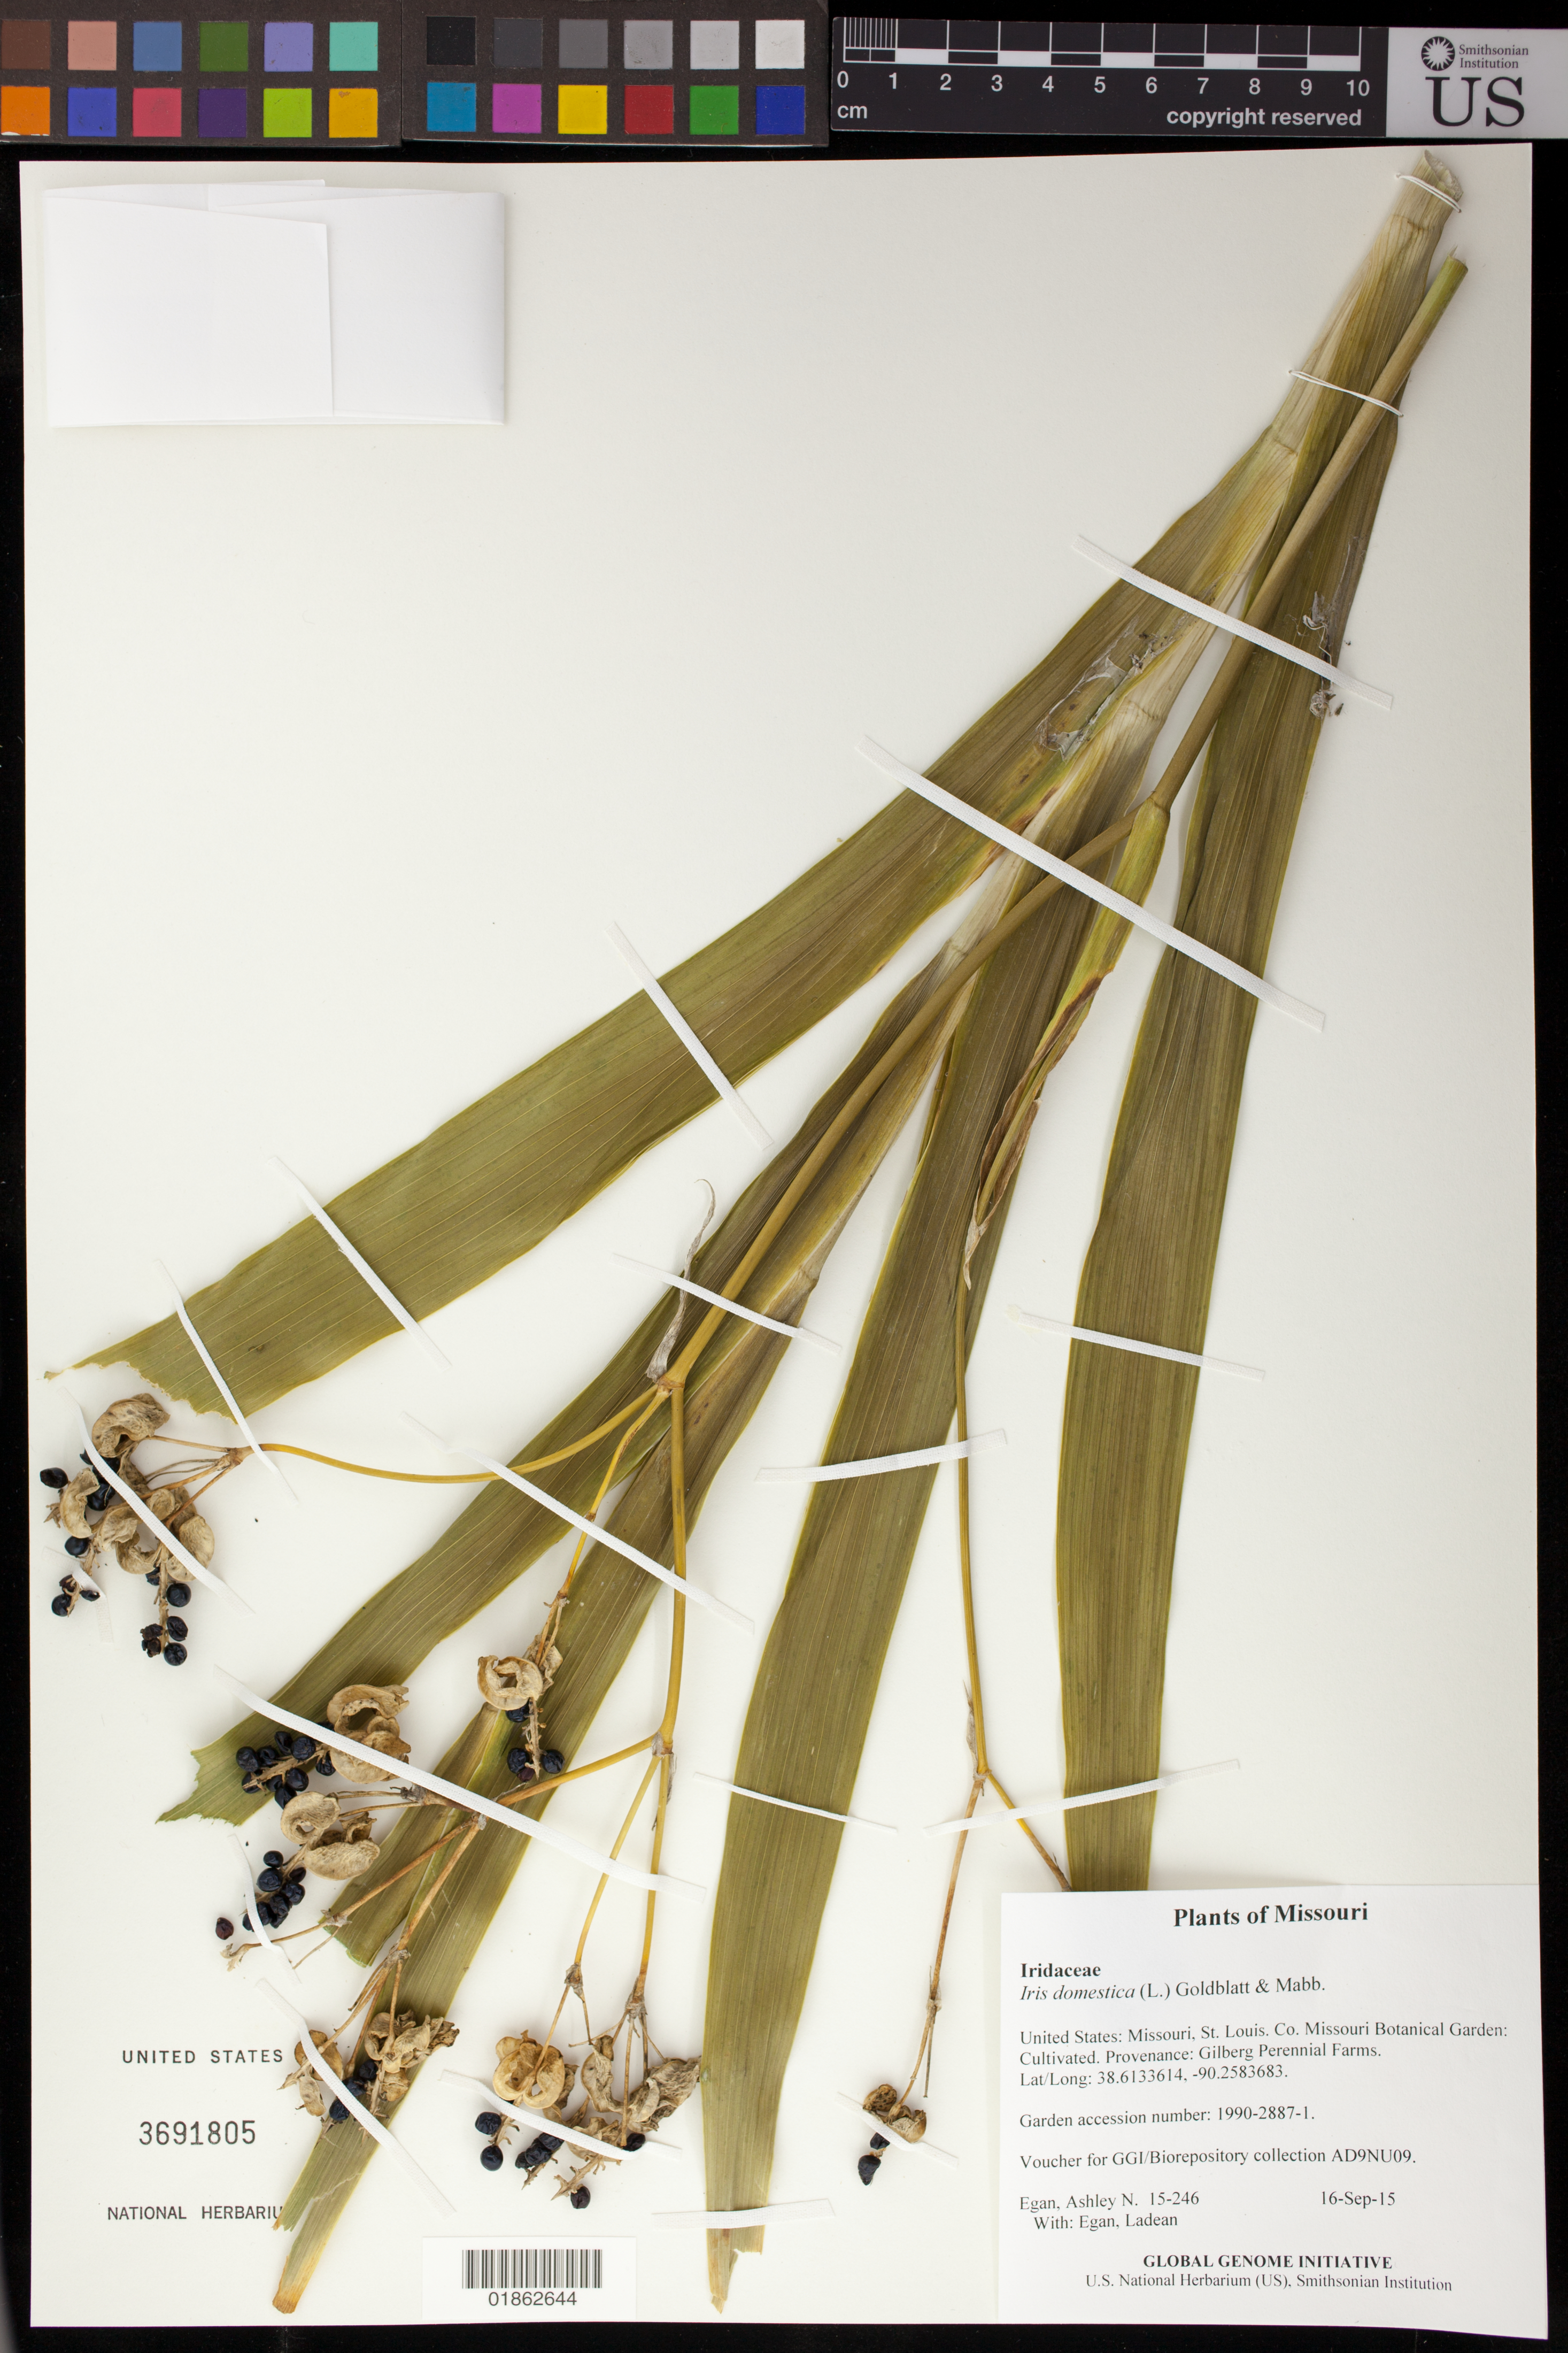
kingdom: Plantae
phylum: Tracheophyta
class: Liliopsida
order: Asparagales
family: Iridaceae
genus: Iris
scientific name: Iris domestica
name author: (L.) Goldblatt & Mabb.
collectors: A. N. Egan & L. Egan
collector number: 15-246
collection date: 2015-09-16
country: United States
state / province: Missouri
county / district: St. Louis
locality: Missouri Botanical Garden: Cultivated. Provenance: Gilberg Perennial Farms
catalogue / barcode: US 3691805